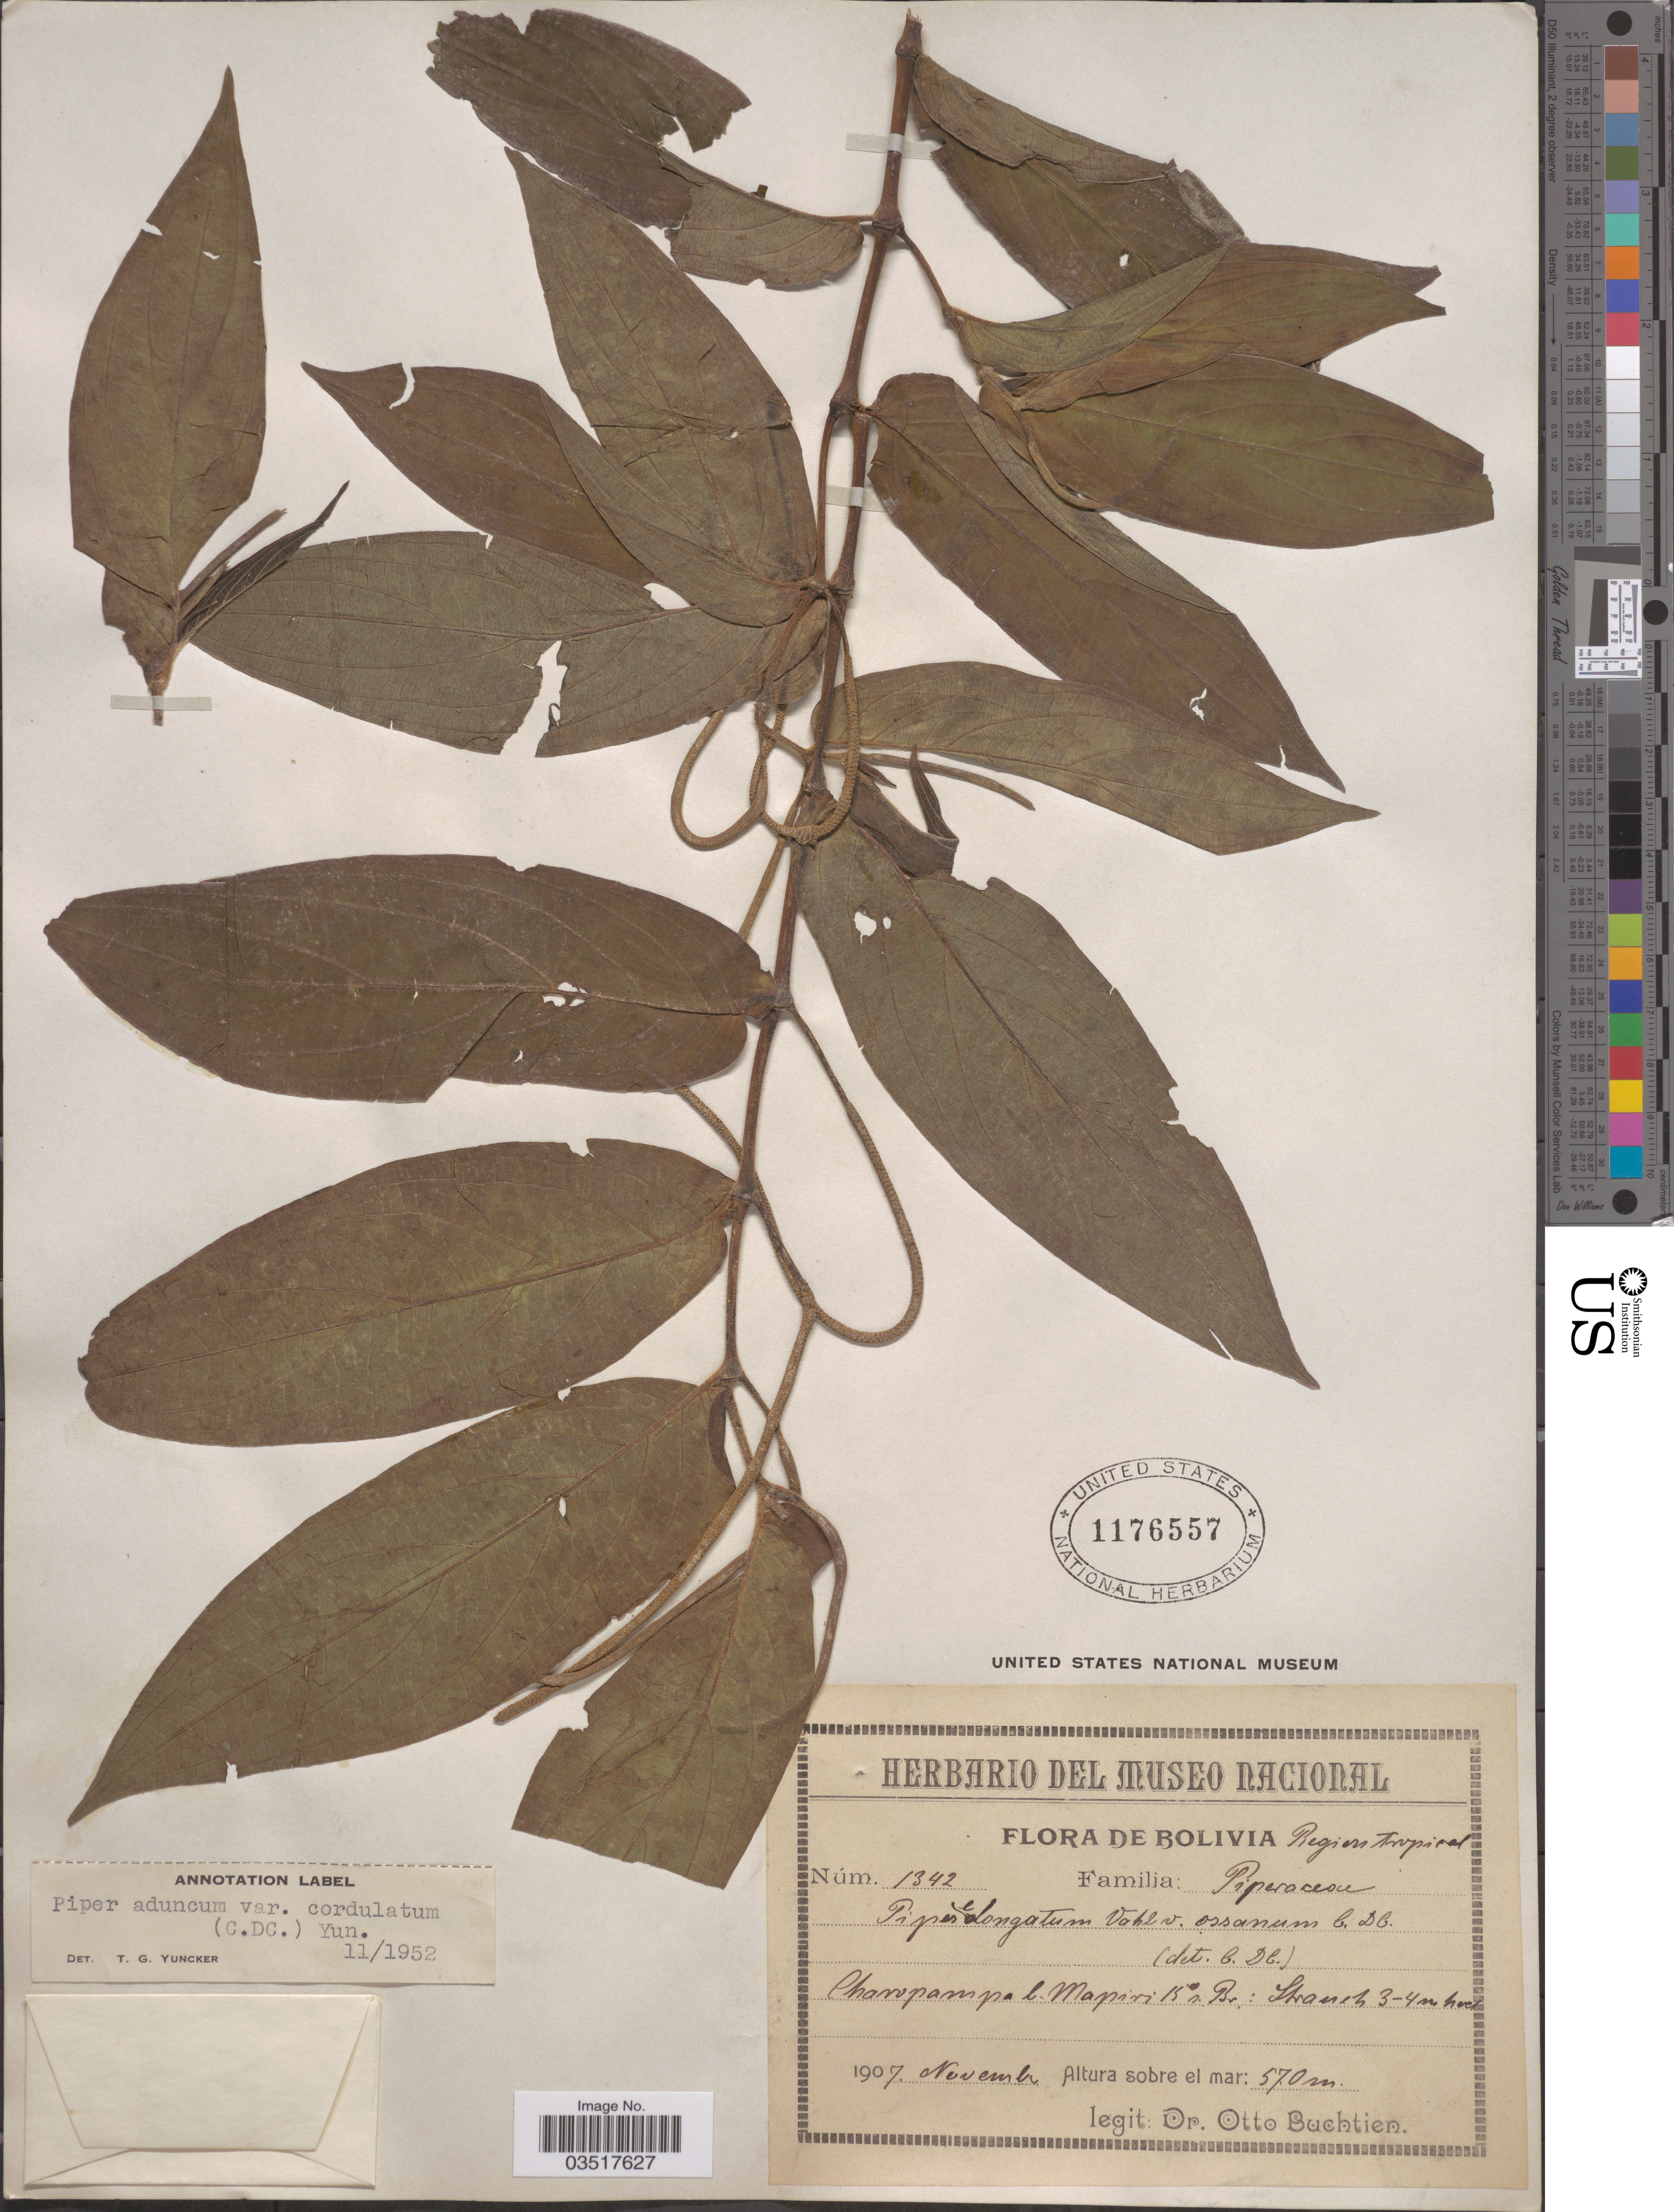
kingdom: Plantae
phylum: Tracheophyta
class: Magnoliopsida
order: Piperales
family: Piperaceae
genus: Piper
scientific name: Piper aduncum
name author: L.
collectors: O. Buchtien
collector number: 1342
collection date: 1907-11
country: Bolivia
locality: Region tropical. Charopampa b. Mapiri 15° s. Br.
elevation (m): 570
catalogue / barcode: US 1176557